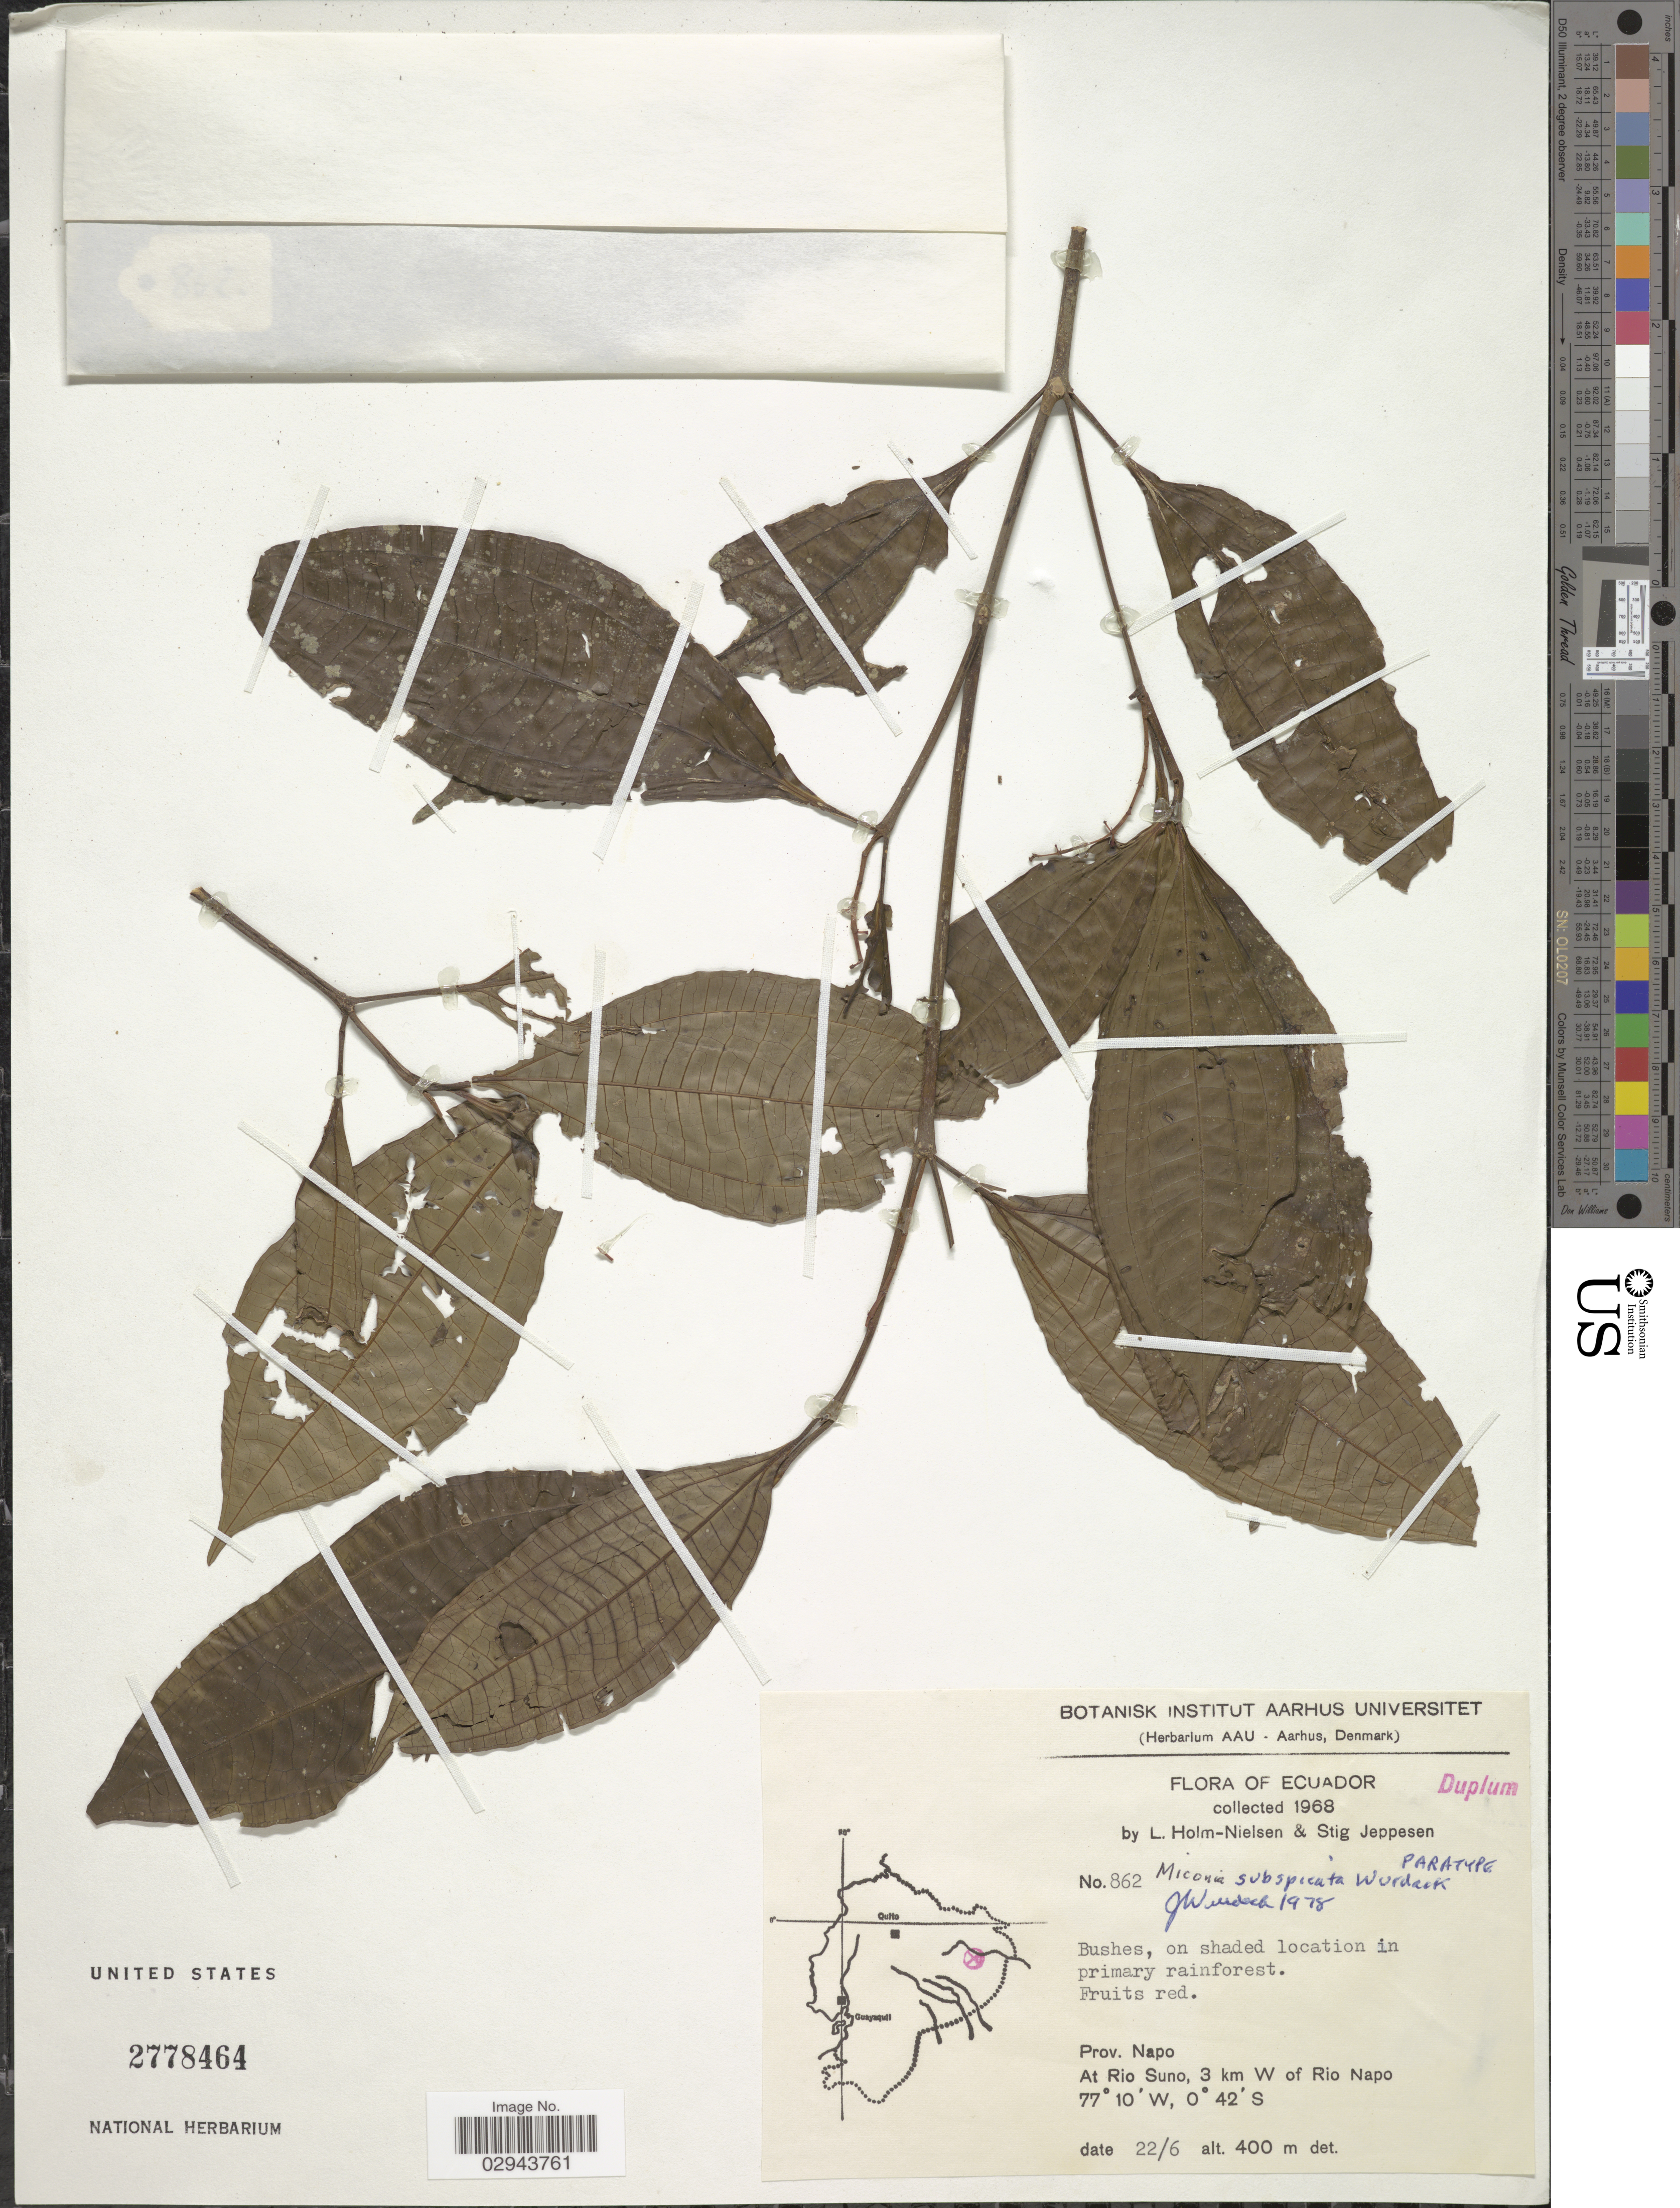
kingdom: Plantae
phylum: Tracheophyta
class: Magnoliopsida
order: Myrtales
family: Melastomataceae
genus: Miconia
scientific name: Miconia subspicata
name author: Wurdack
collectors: L. Holm-Nielsen & S. Jeppesen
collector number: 862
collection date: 1968-06-22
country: Ecuador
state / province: Napo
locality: At Rio Suno, 3 km W of Rio Napo.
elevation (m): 400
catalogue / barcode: US 2778464